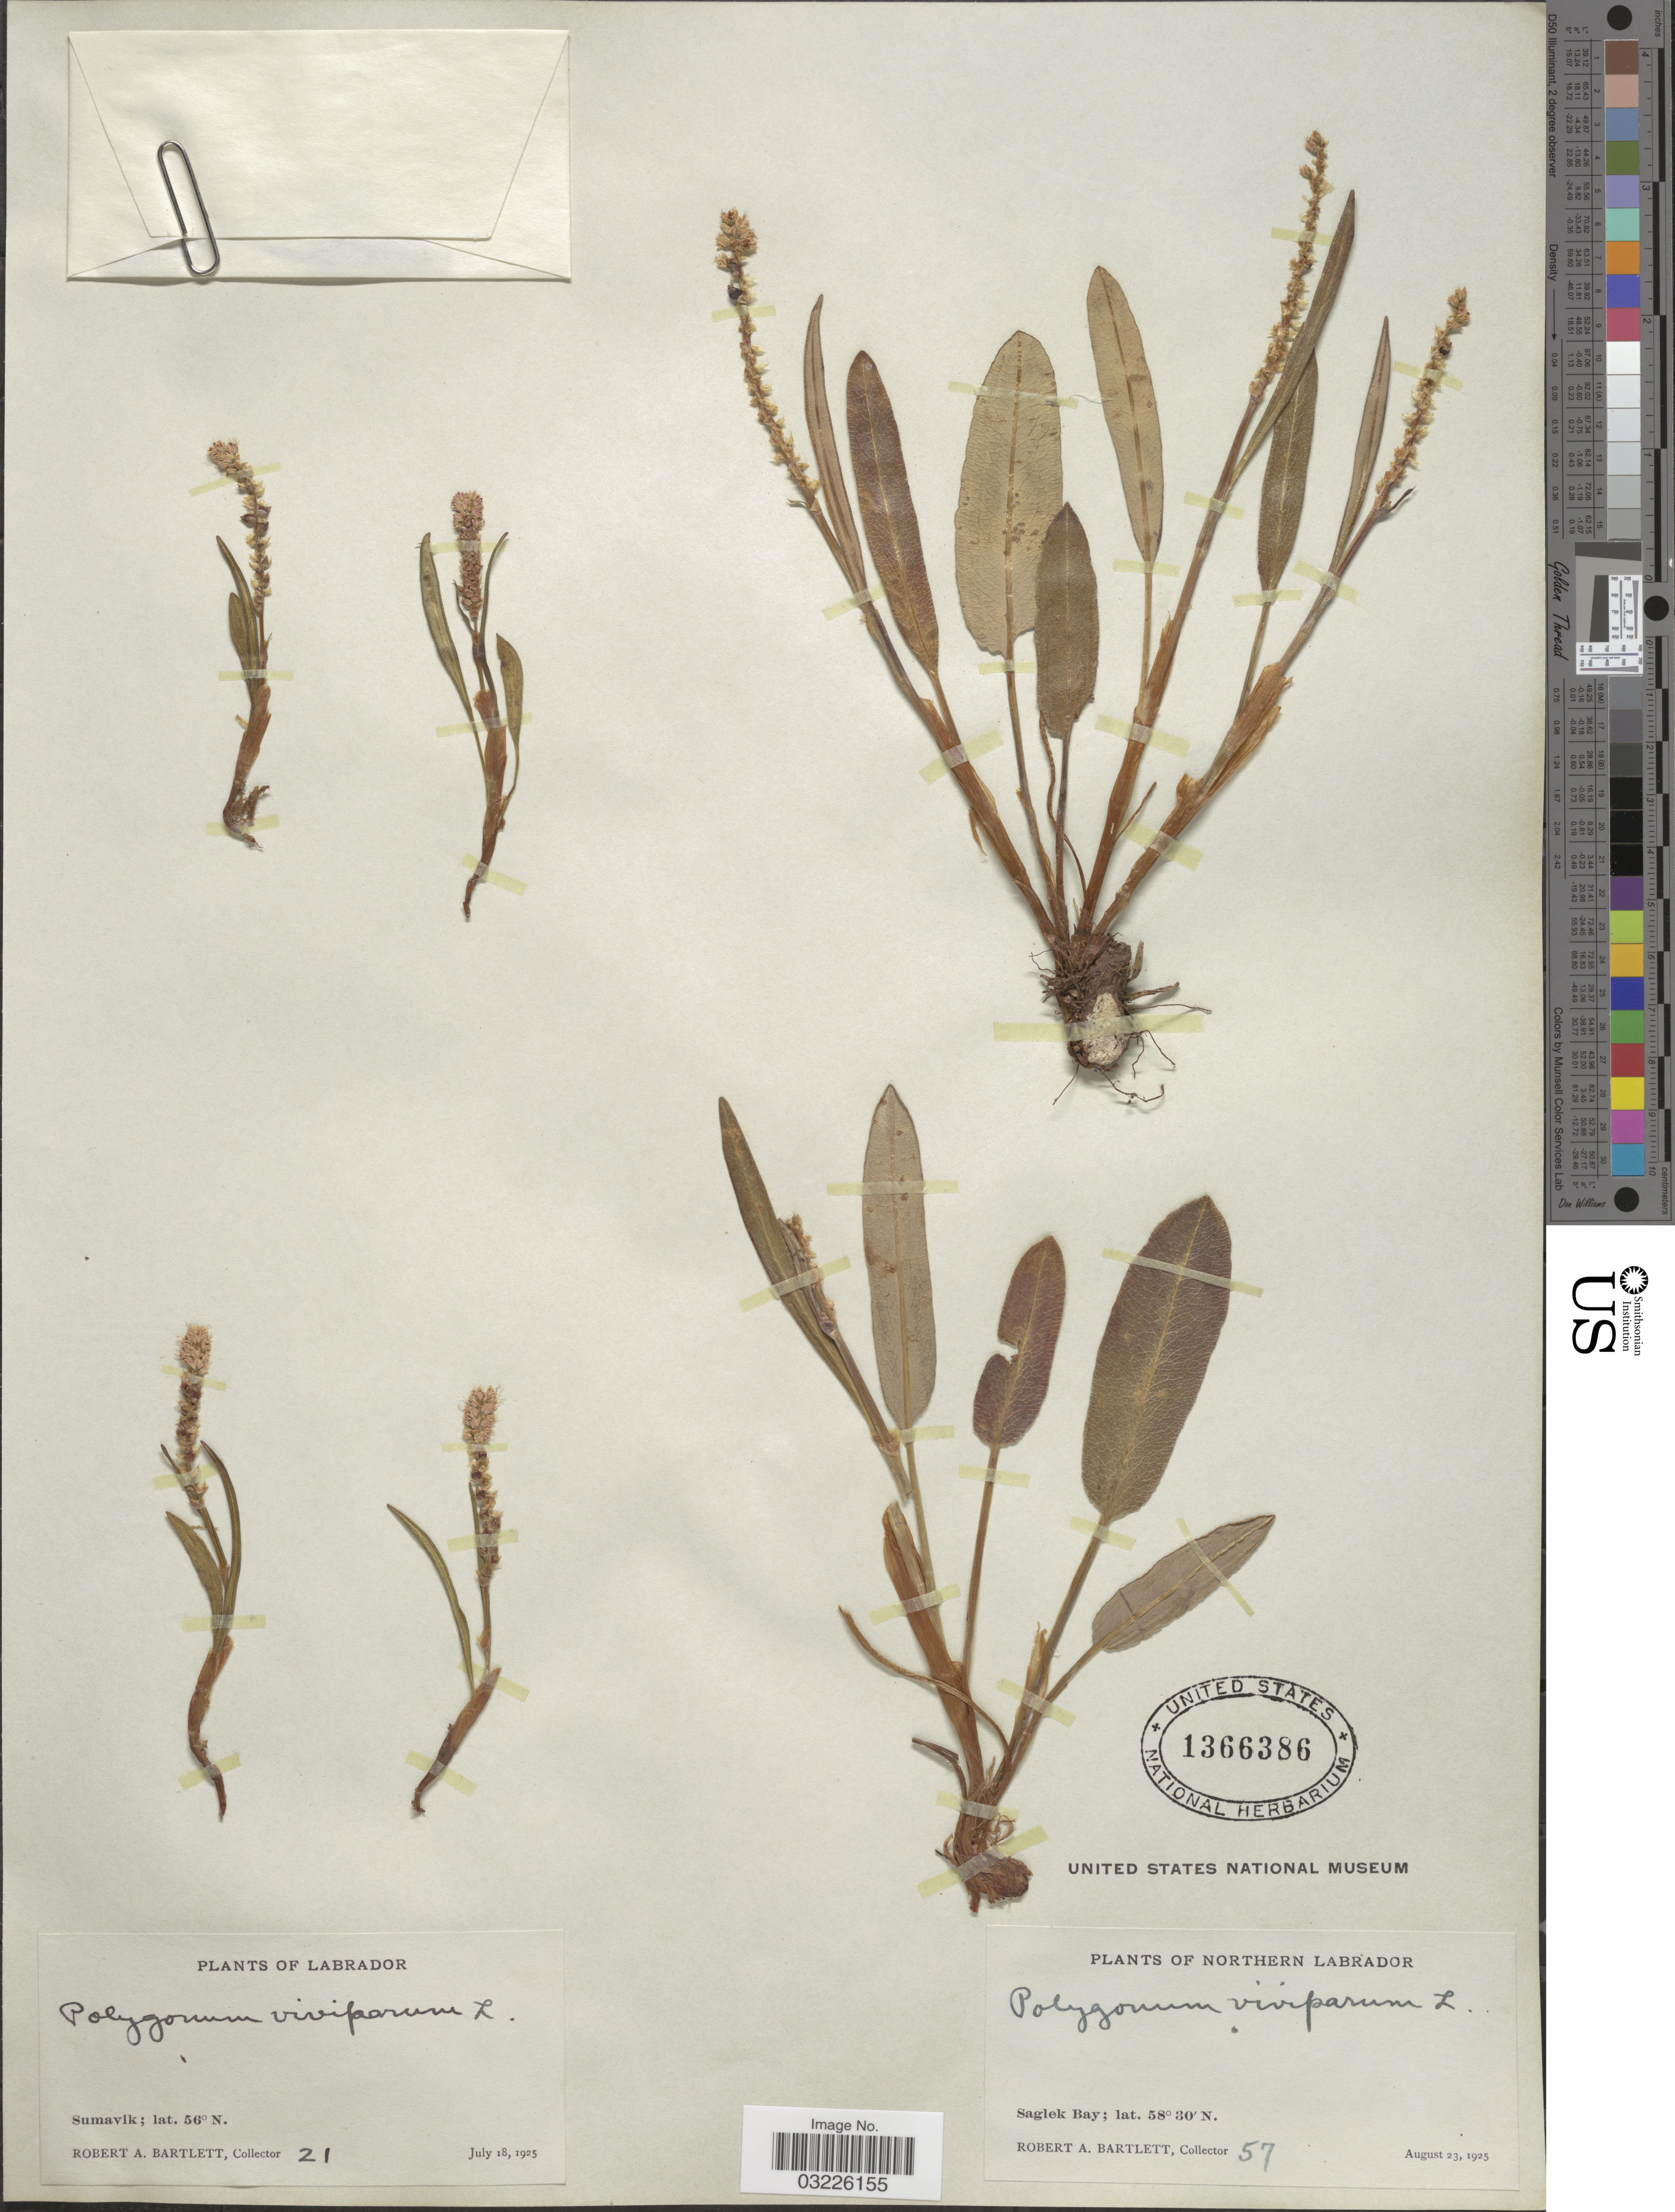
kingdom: Plantae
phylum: Tracheophyta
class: Magnoliopsida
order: Caryophyllales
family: Polygonaceae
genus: Polygonum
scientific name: Polygonum viviparum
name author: L.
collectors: R. A. Bartlett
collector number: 57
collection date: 1925-08-23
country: Canada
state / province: Newfoundland and Labrador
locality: Northern Labrador. Saglek Bay.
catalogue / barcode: US 1366386-2